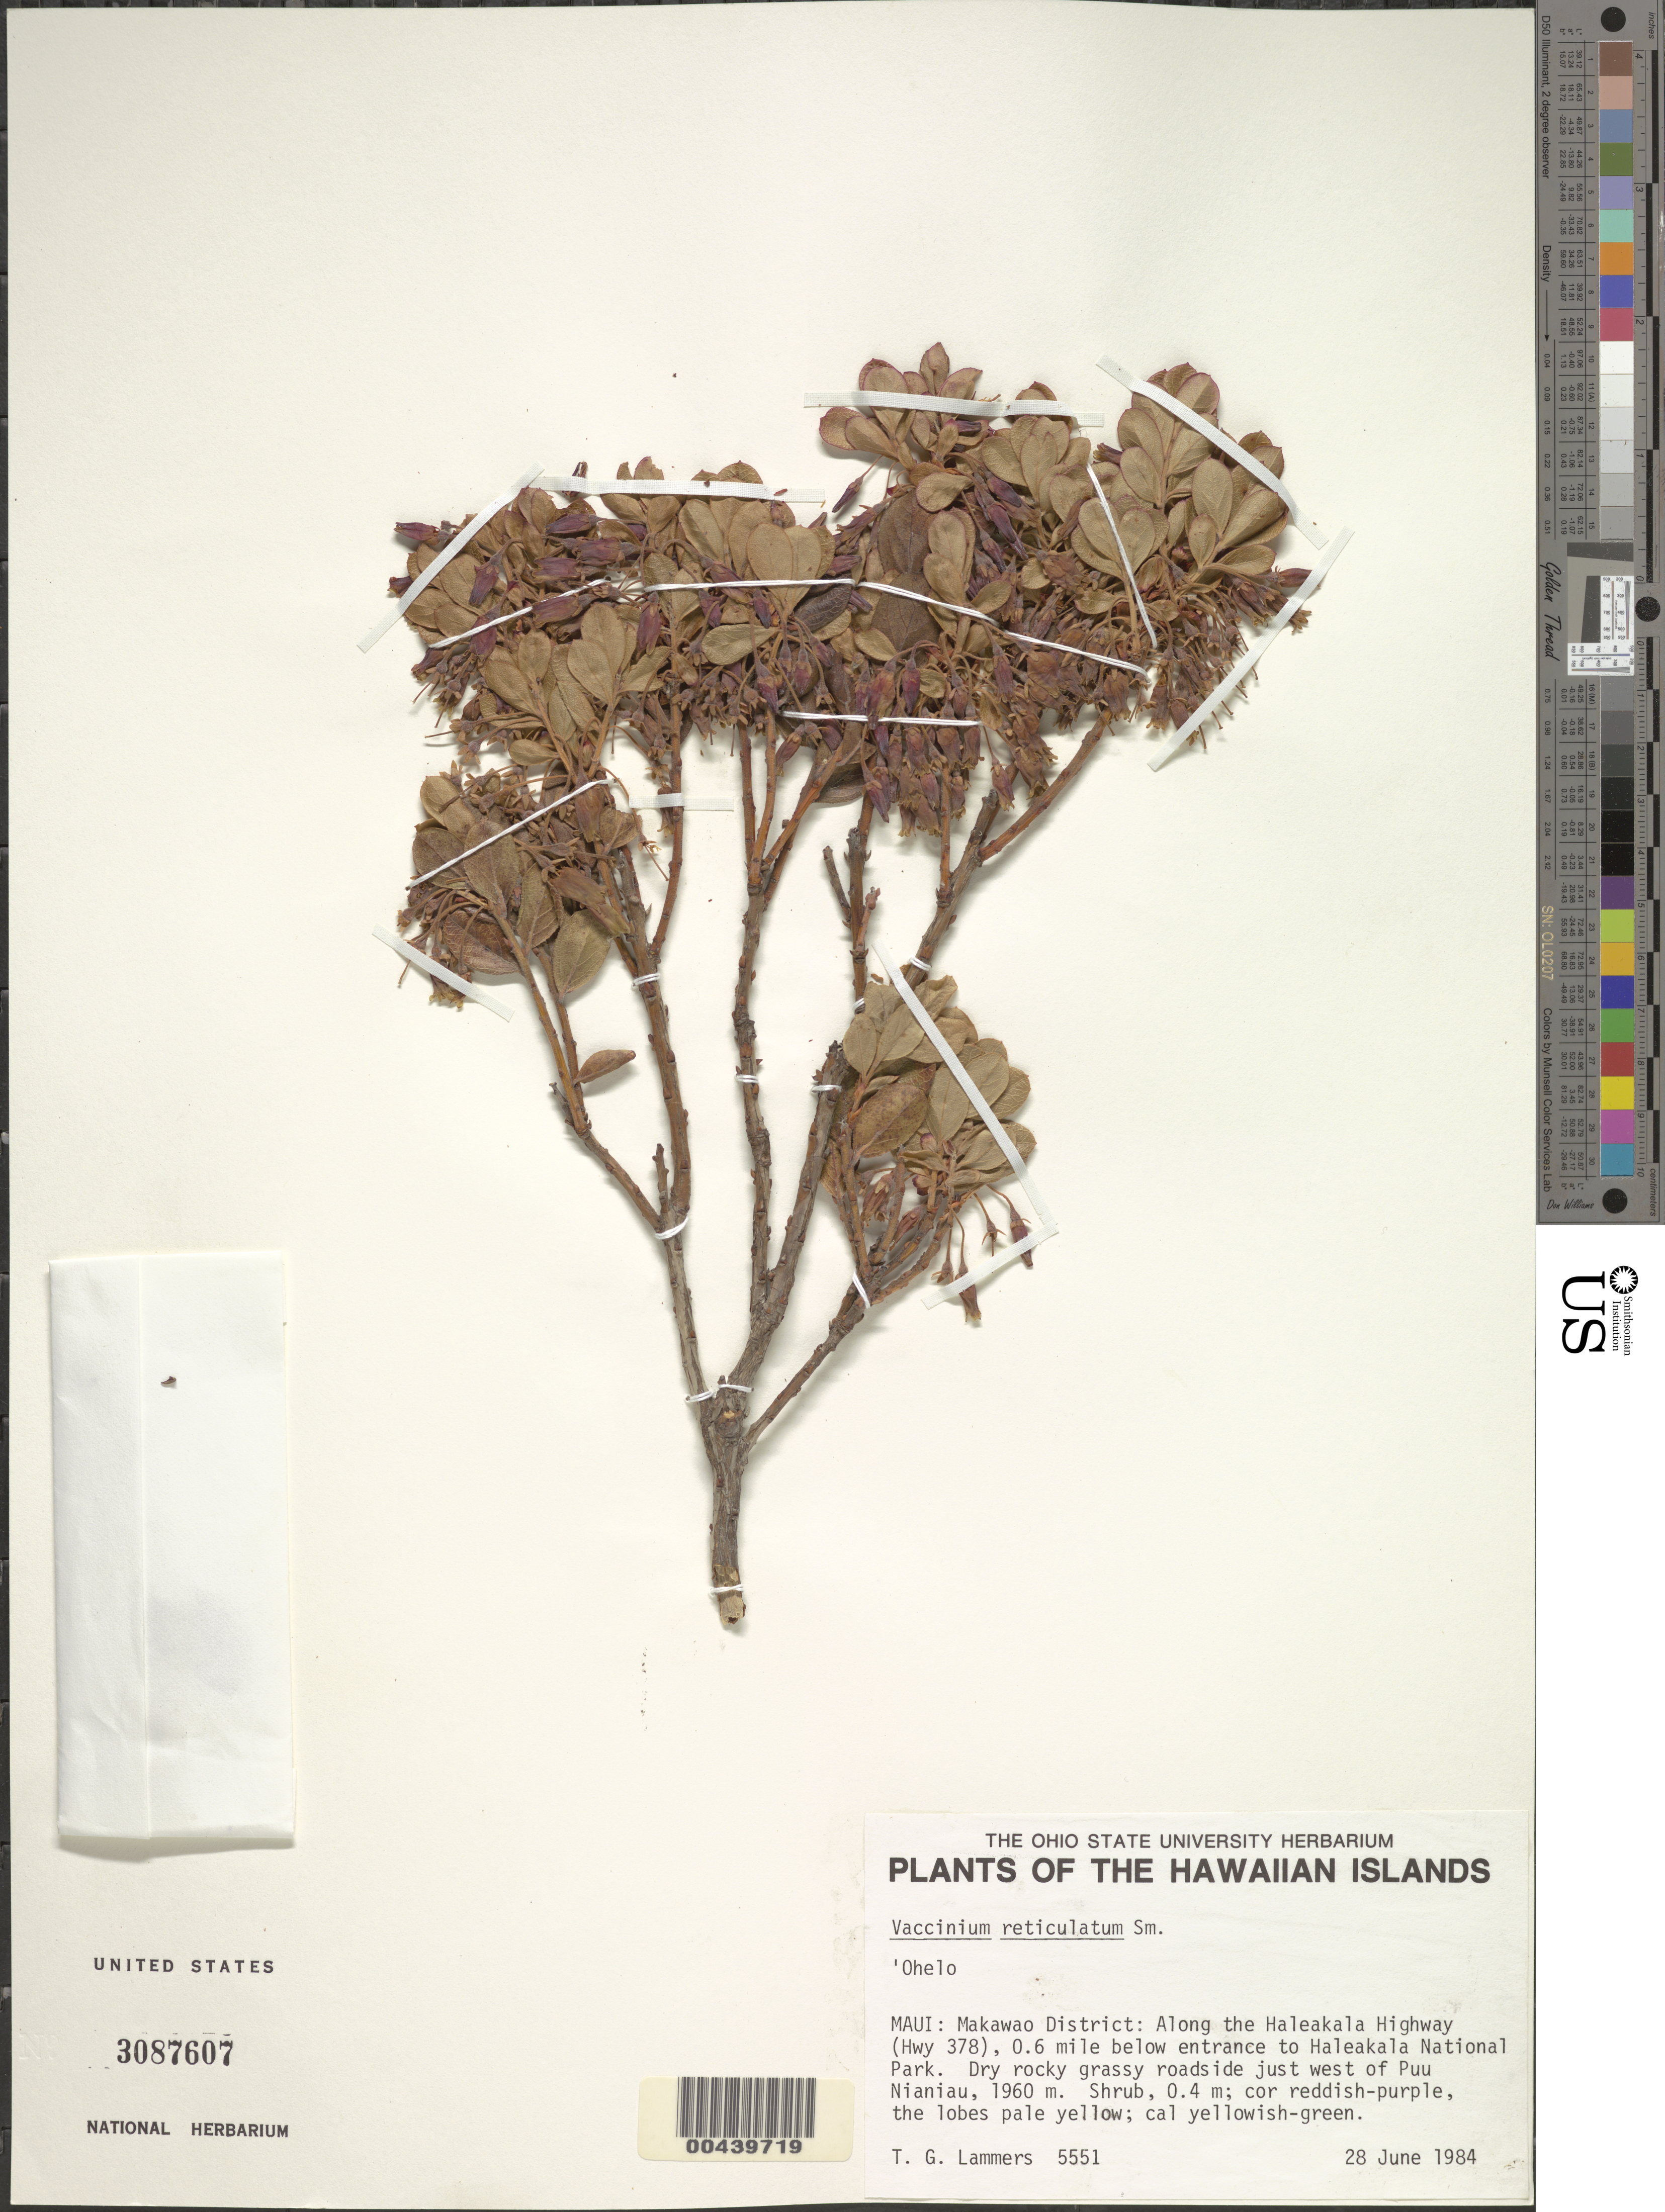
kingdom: Plantae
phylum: Tracheophyta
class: Magnoliopsida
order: Ericales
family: Ericaceae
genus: Vaccinium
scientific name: Vaccinium reticulatum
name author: Sm.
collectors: T. G. Lammers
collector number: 5551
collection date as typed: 28 Jun 1984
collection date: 1984-06-28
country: United States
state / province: Hawaii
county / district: Maui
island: Maui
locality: Makawao District: Along the Haleakala Highway (Hwy 378), 0.6 mi below entrance to Haleakala National Park. Just W of Puu Nianiau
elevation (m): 1960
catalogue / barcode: US 3087607